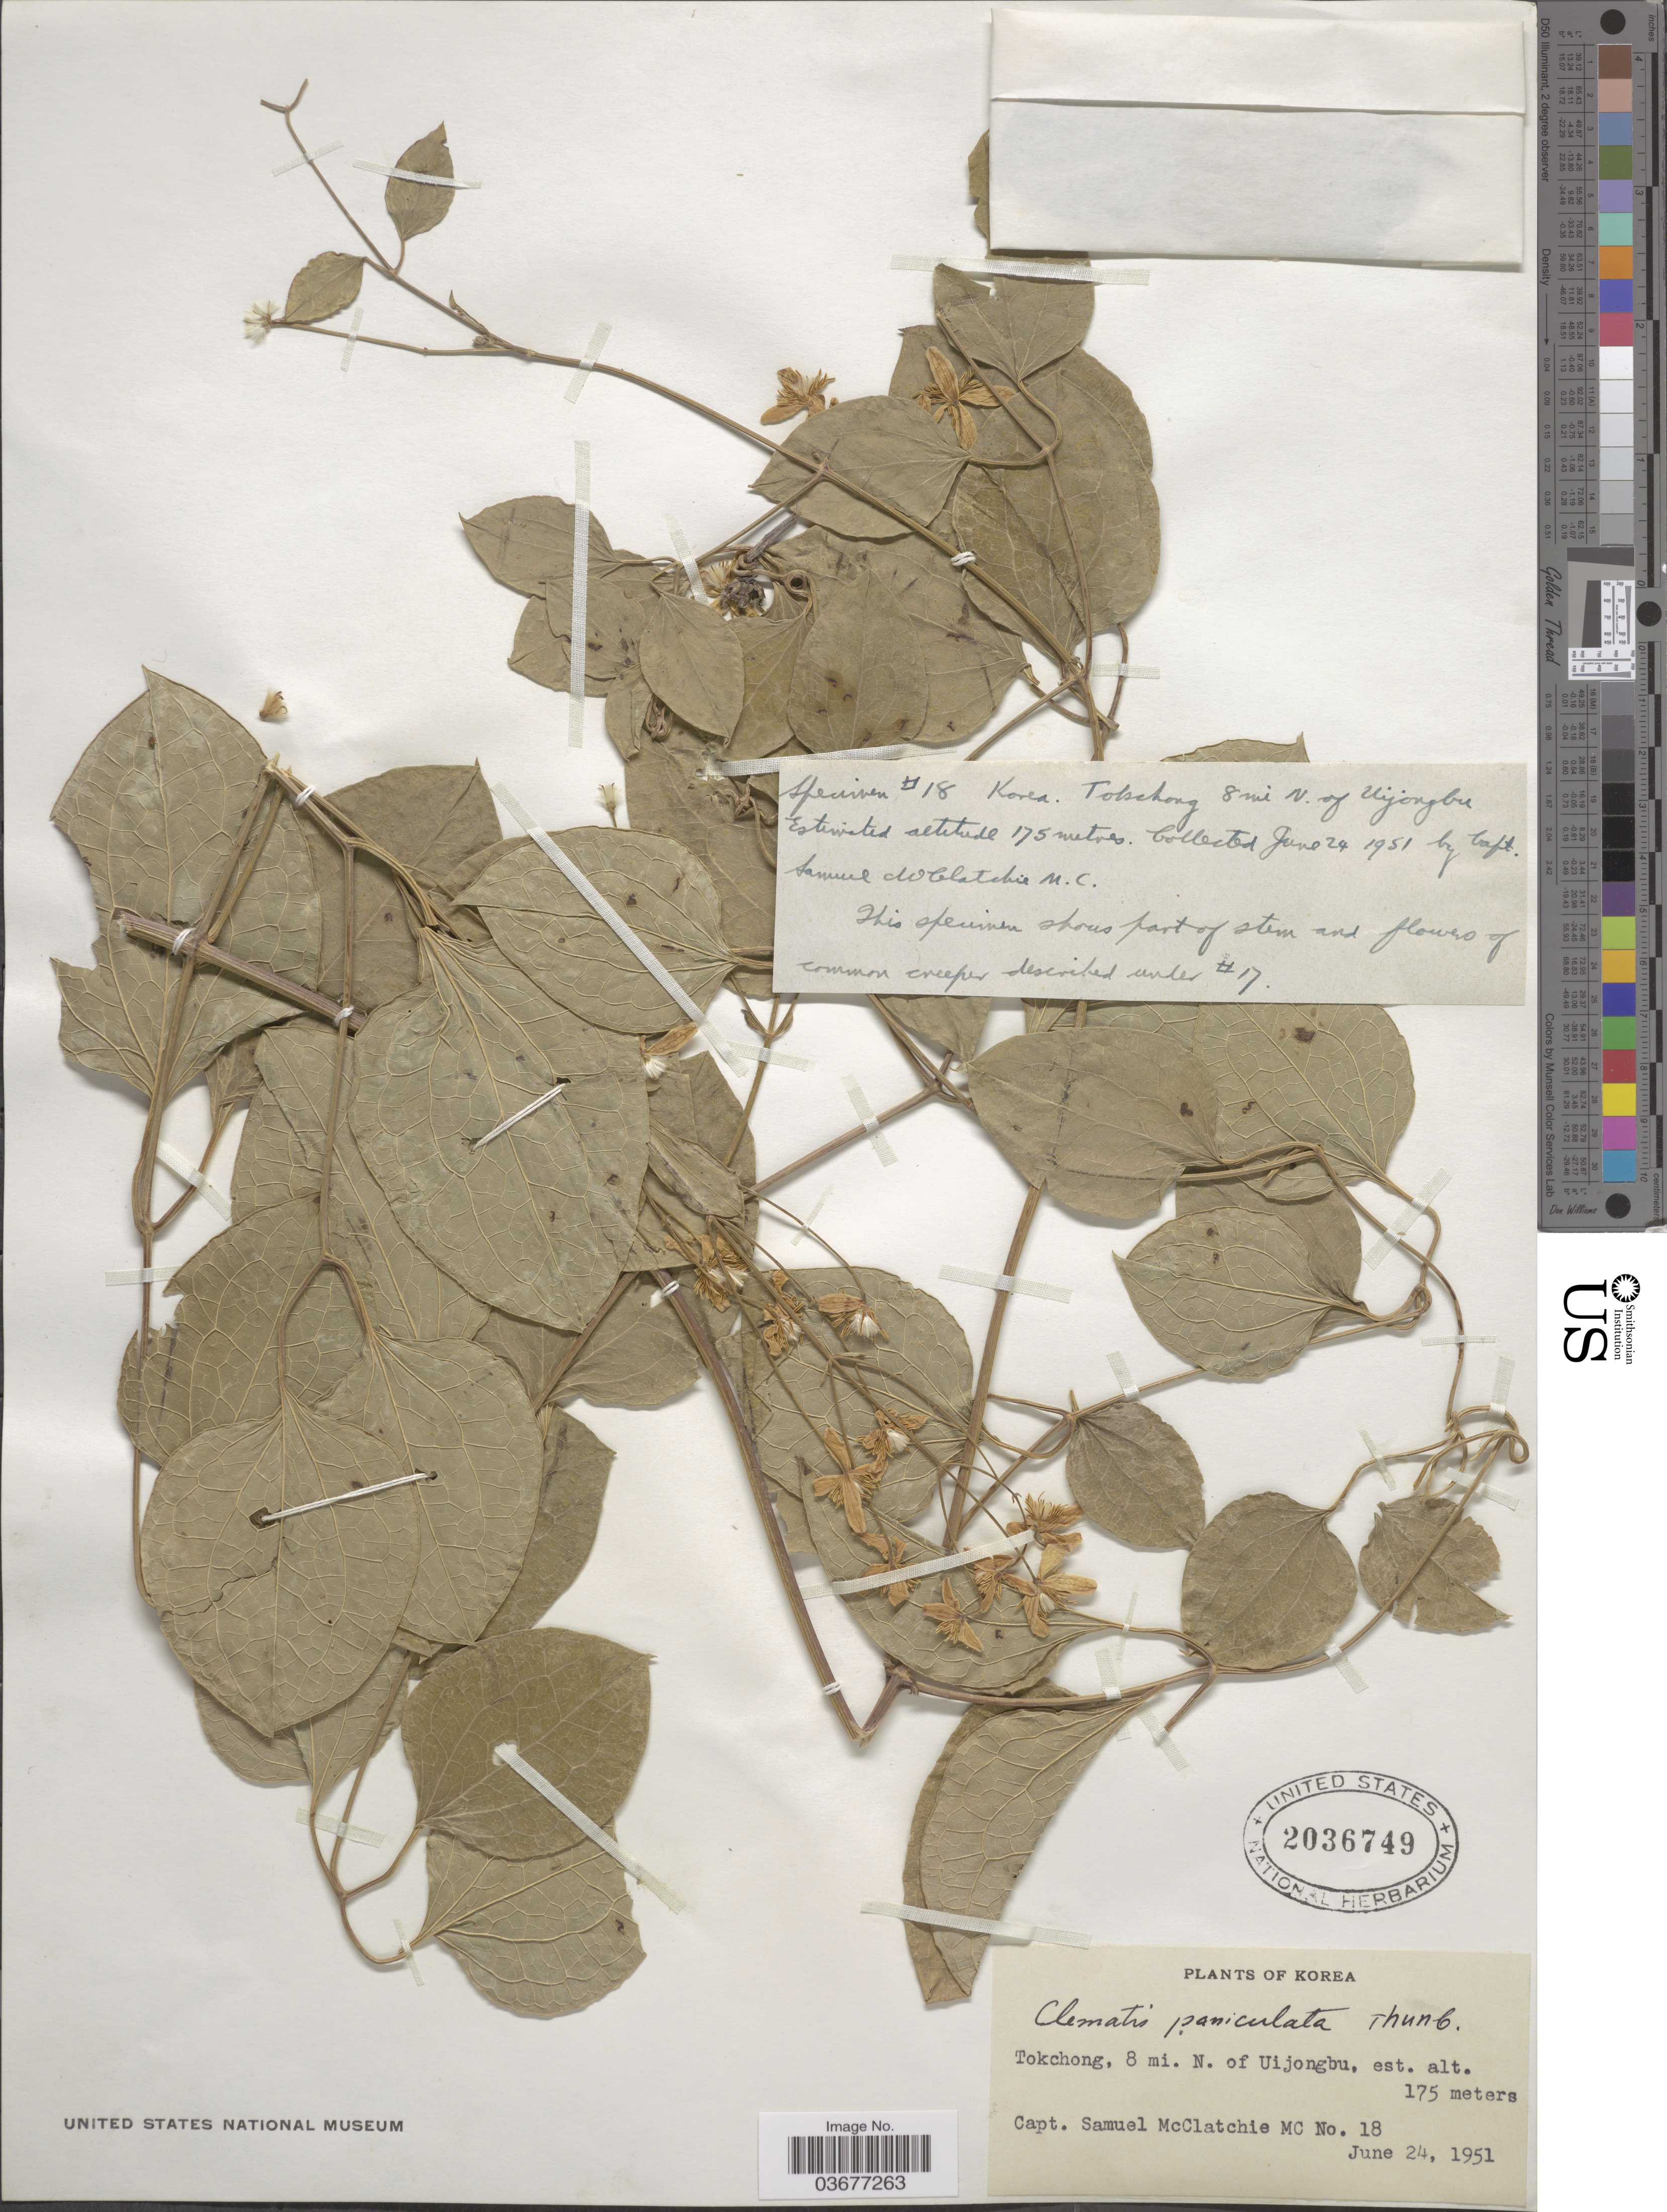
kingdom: Plantae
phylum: Tracheophyta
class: Magnoliopsida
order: Ranunculales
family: Ranunculaceae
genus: Clematis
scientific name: Clematis maximowicziana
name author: Franch. & Sav.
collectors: S. McClatchie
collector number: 18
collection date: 1951-06-24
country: South Korea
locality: Korea. Tokchong, 8 mi. N. of Uijongbu.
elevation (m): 175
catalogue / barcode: US 2036749